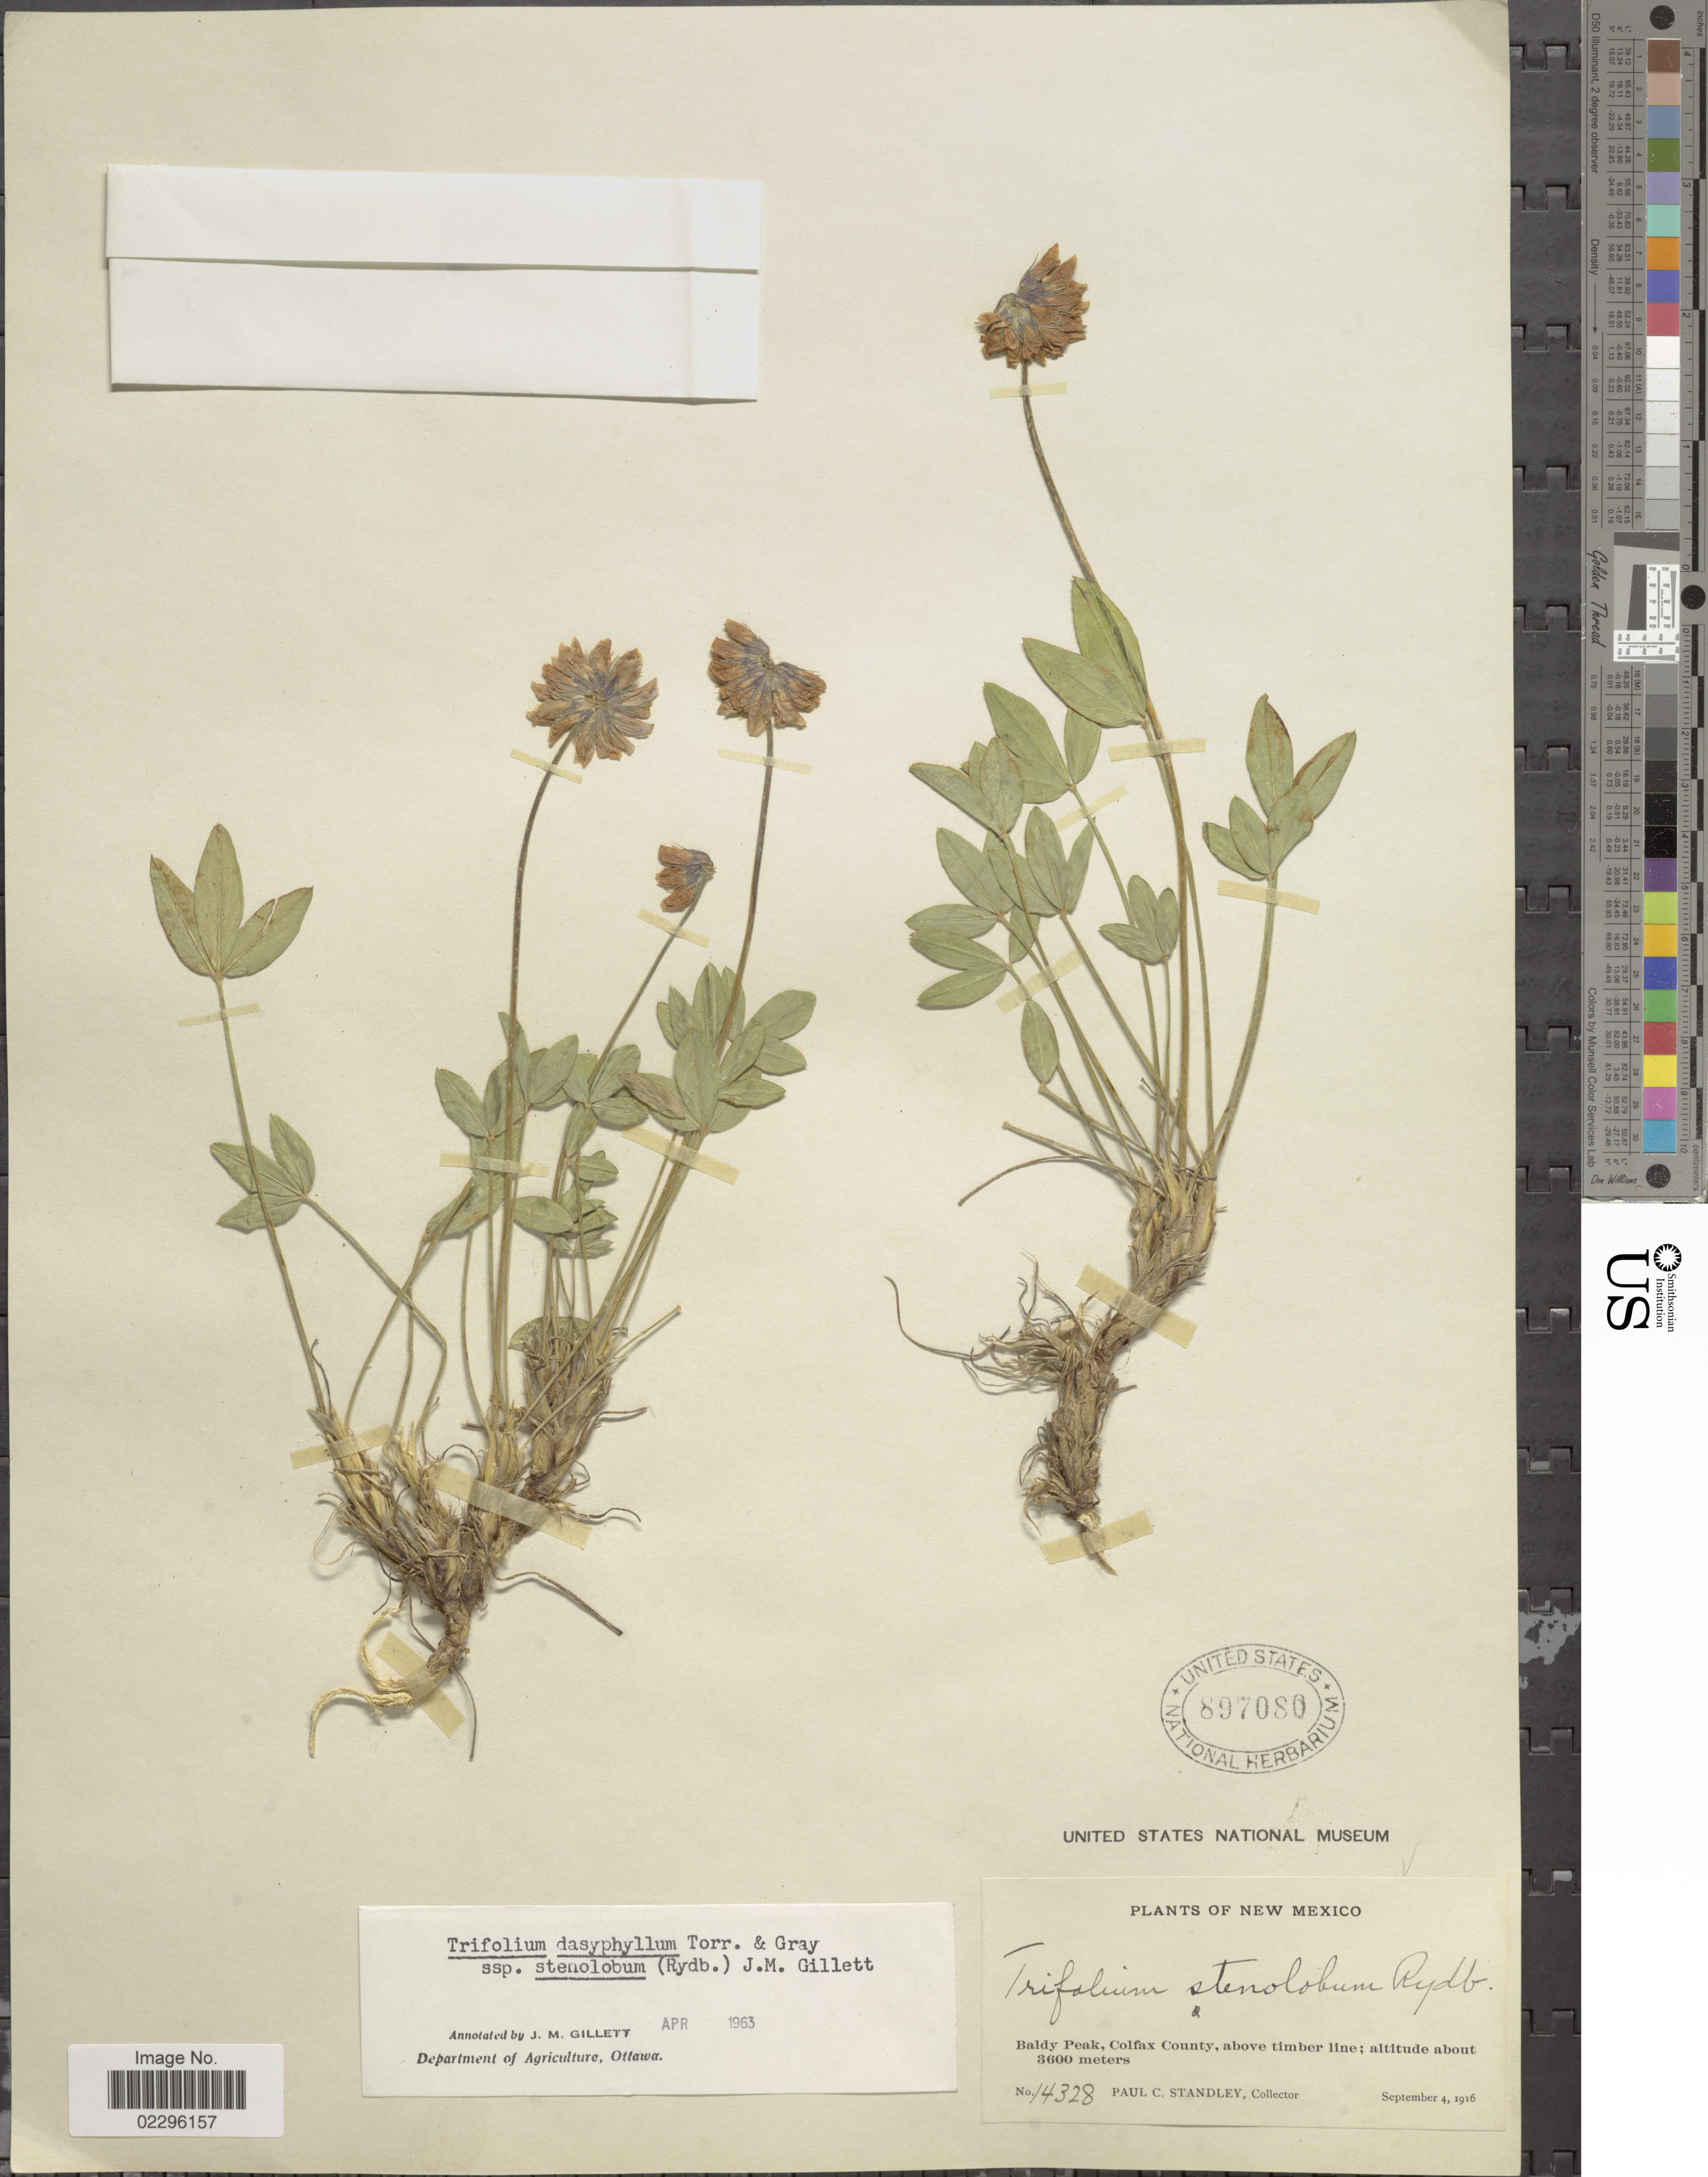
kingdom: Plantae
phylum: Tracheophyta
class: Magnoliopsida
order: Fabales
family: Fabaceae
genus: Trifolium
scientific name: Trifolium dasyphyllum subsp. stenolobum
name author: (Rydb.) J.M. Gillett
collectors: P. C. Standley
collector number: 14328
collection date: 1916-09-04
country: United States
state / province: New Mexico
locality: Baldy Peak, Colfax County, above timber line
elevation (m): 3600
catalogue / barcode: US 897080